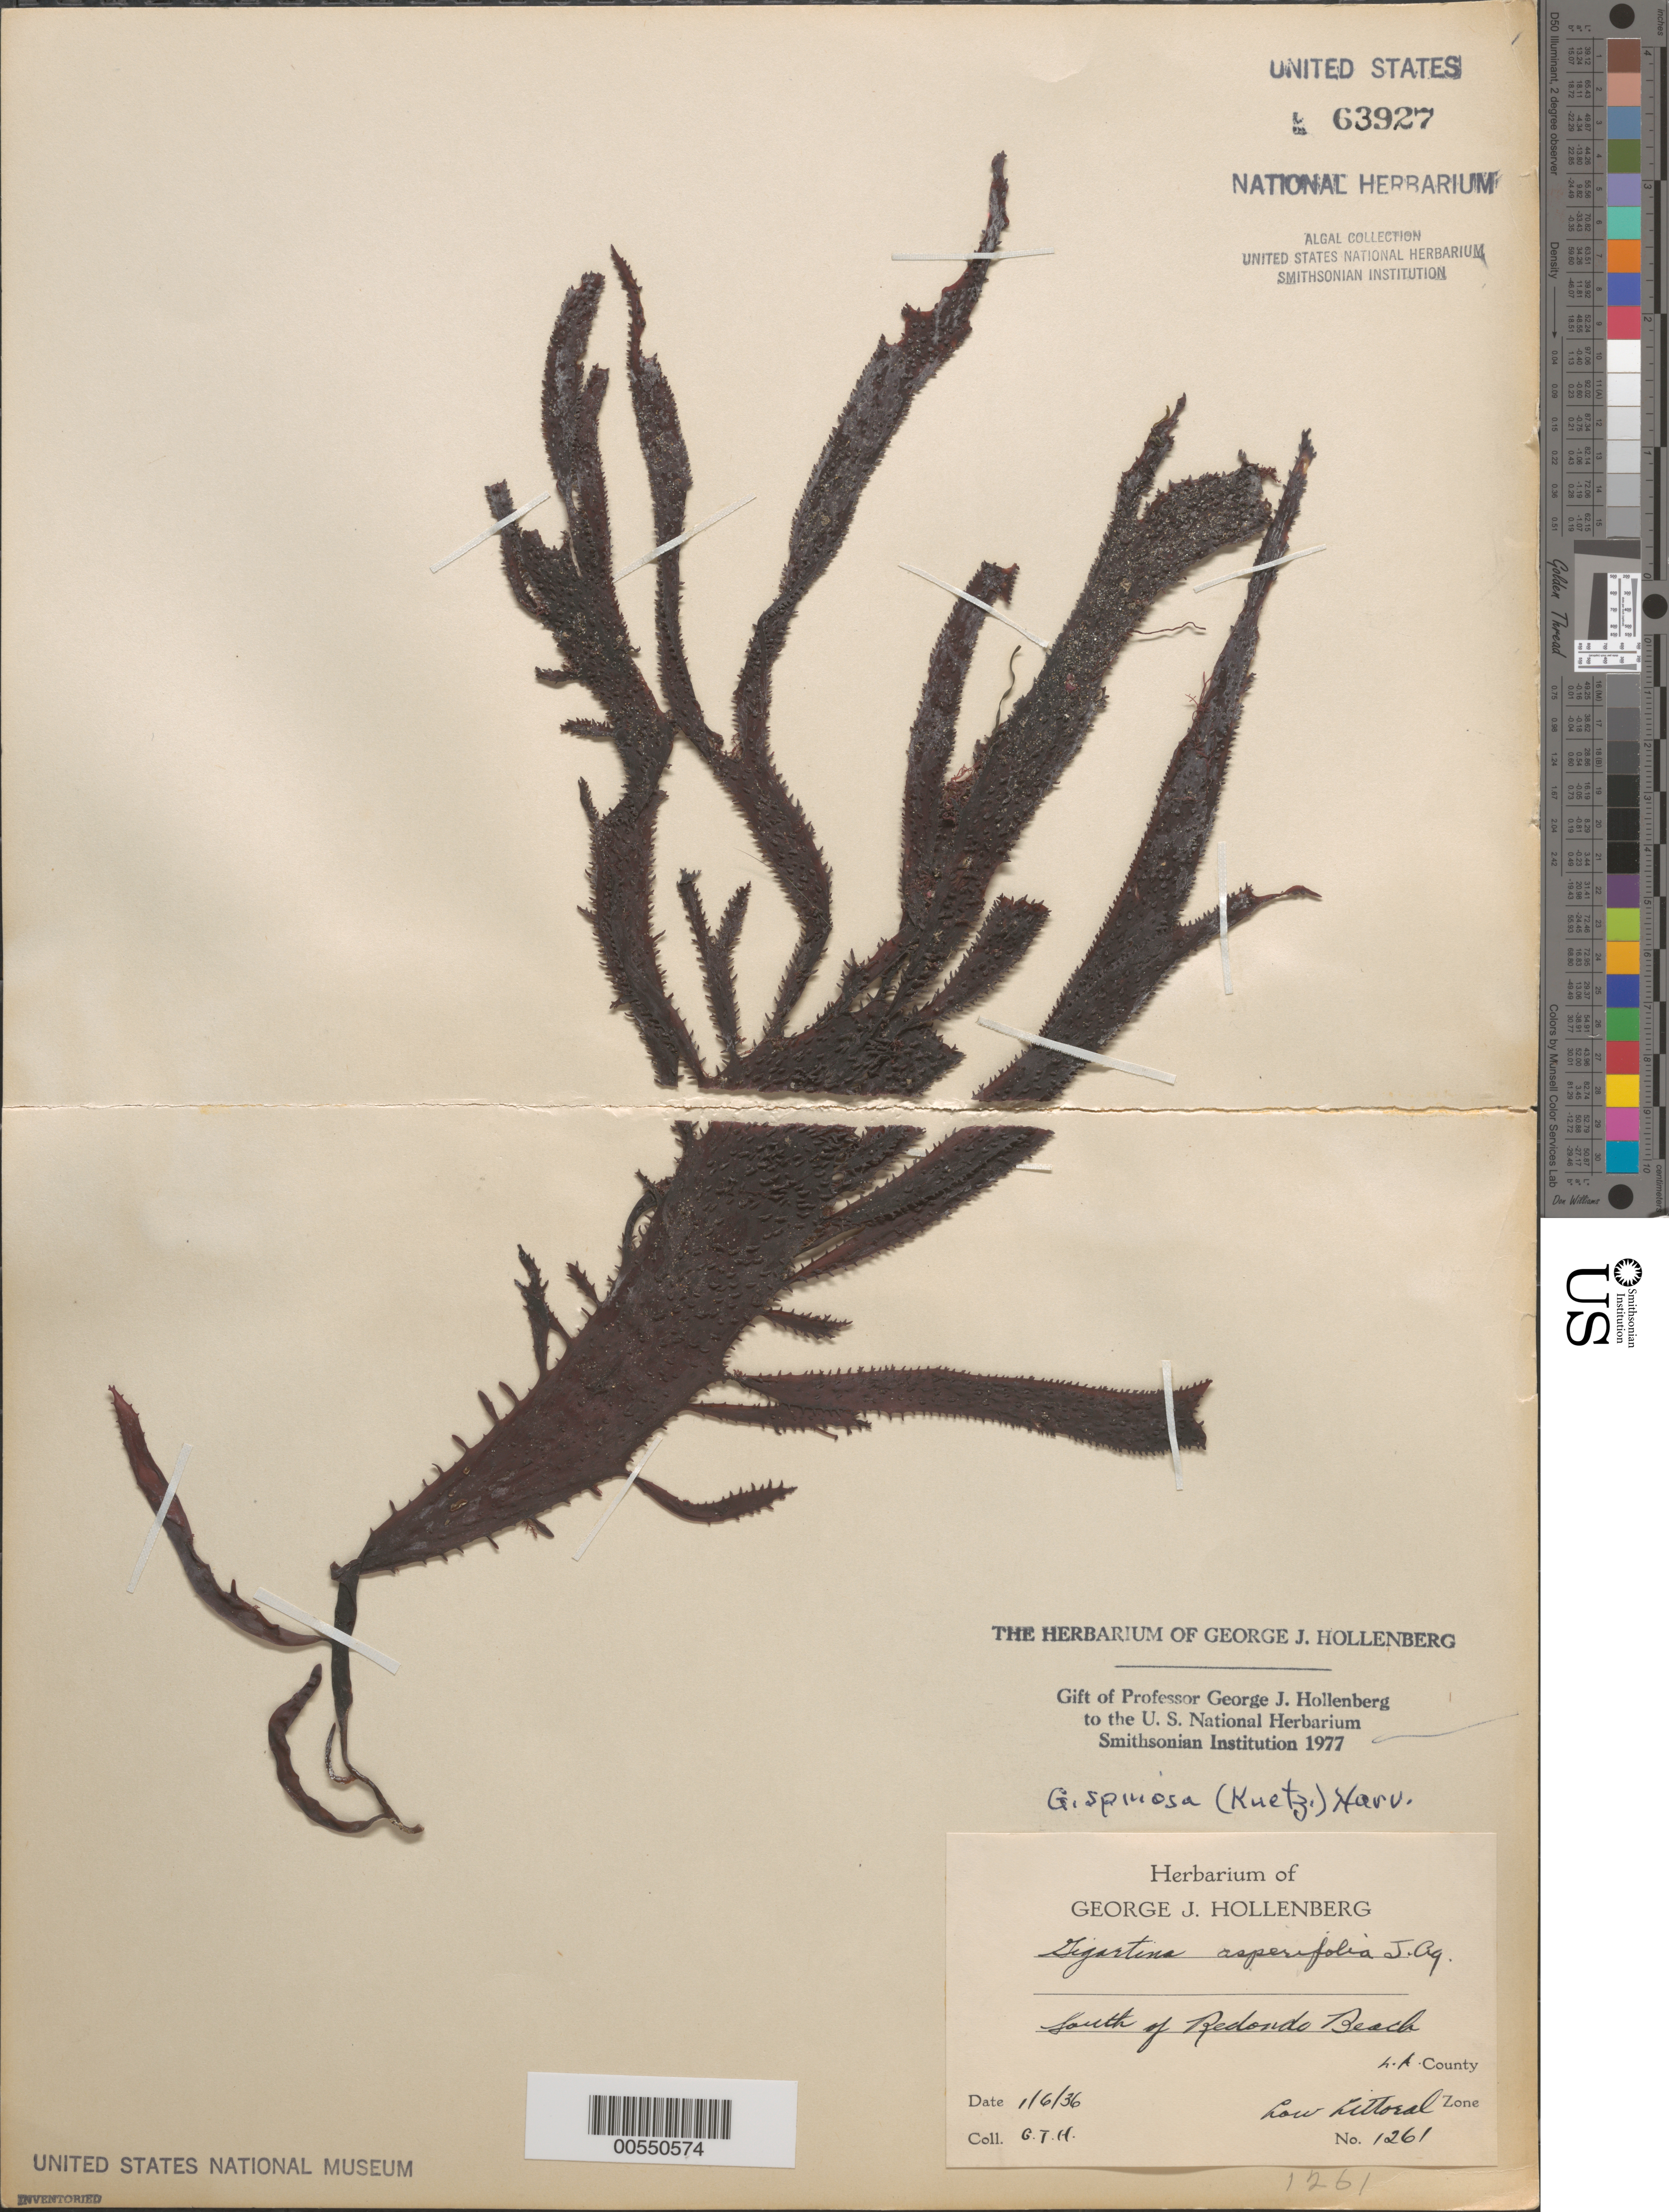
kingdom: Plantae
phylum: Rhodophyta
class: Florideophyceae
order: Gigartinales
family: Gigartinaceae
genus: Chondracanthus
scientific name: Chondracanthus spinosus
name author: (Kütz.) Guiry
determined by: Algae name updating Project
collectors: G. Hollenberg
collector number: GJH 1261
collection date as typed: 06 Jan 1936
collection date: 1936-01-06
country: United States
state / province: California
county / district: Los Angeles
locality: South of Redondo Beach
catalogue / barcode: US 63927